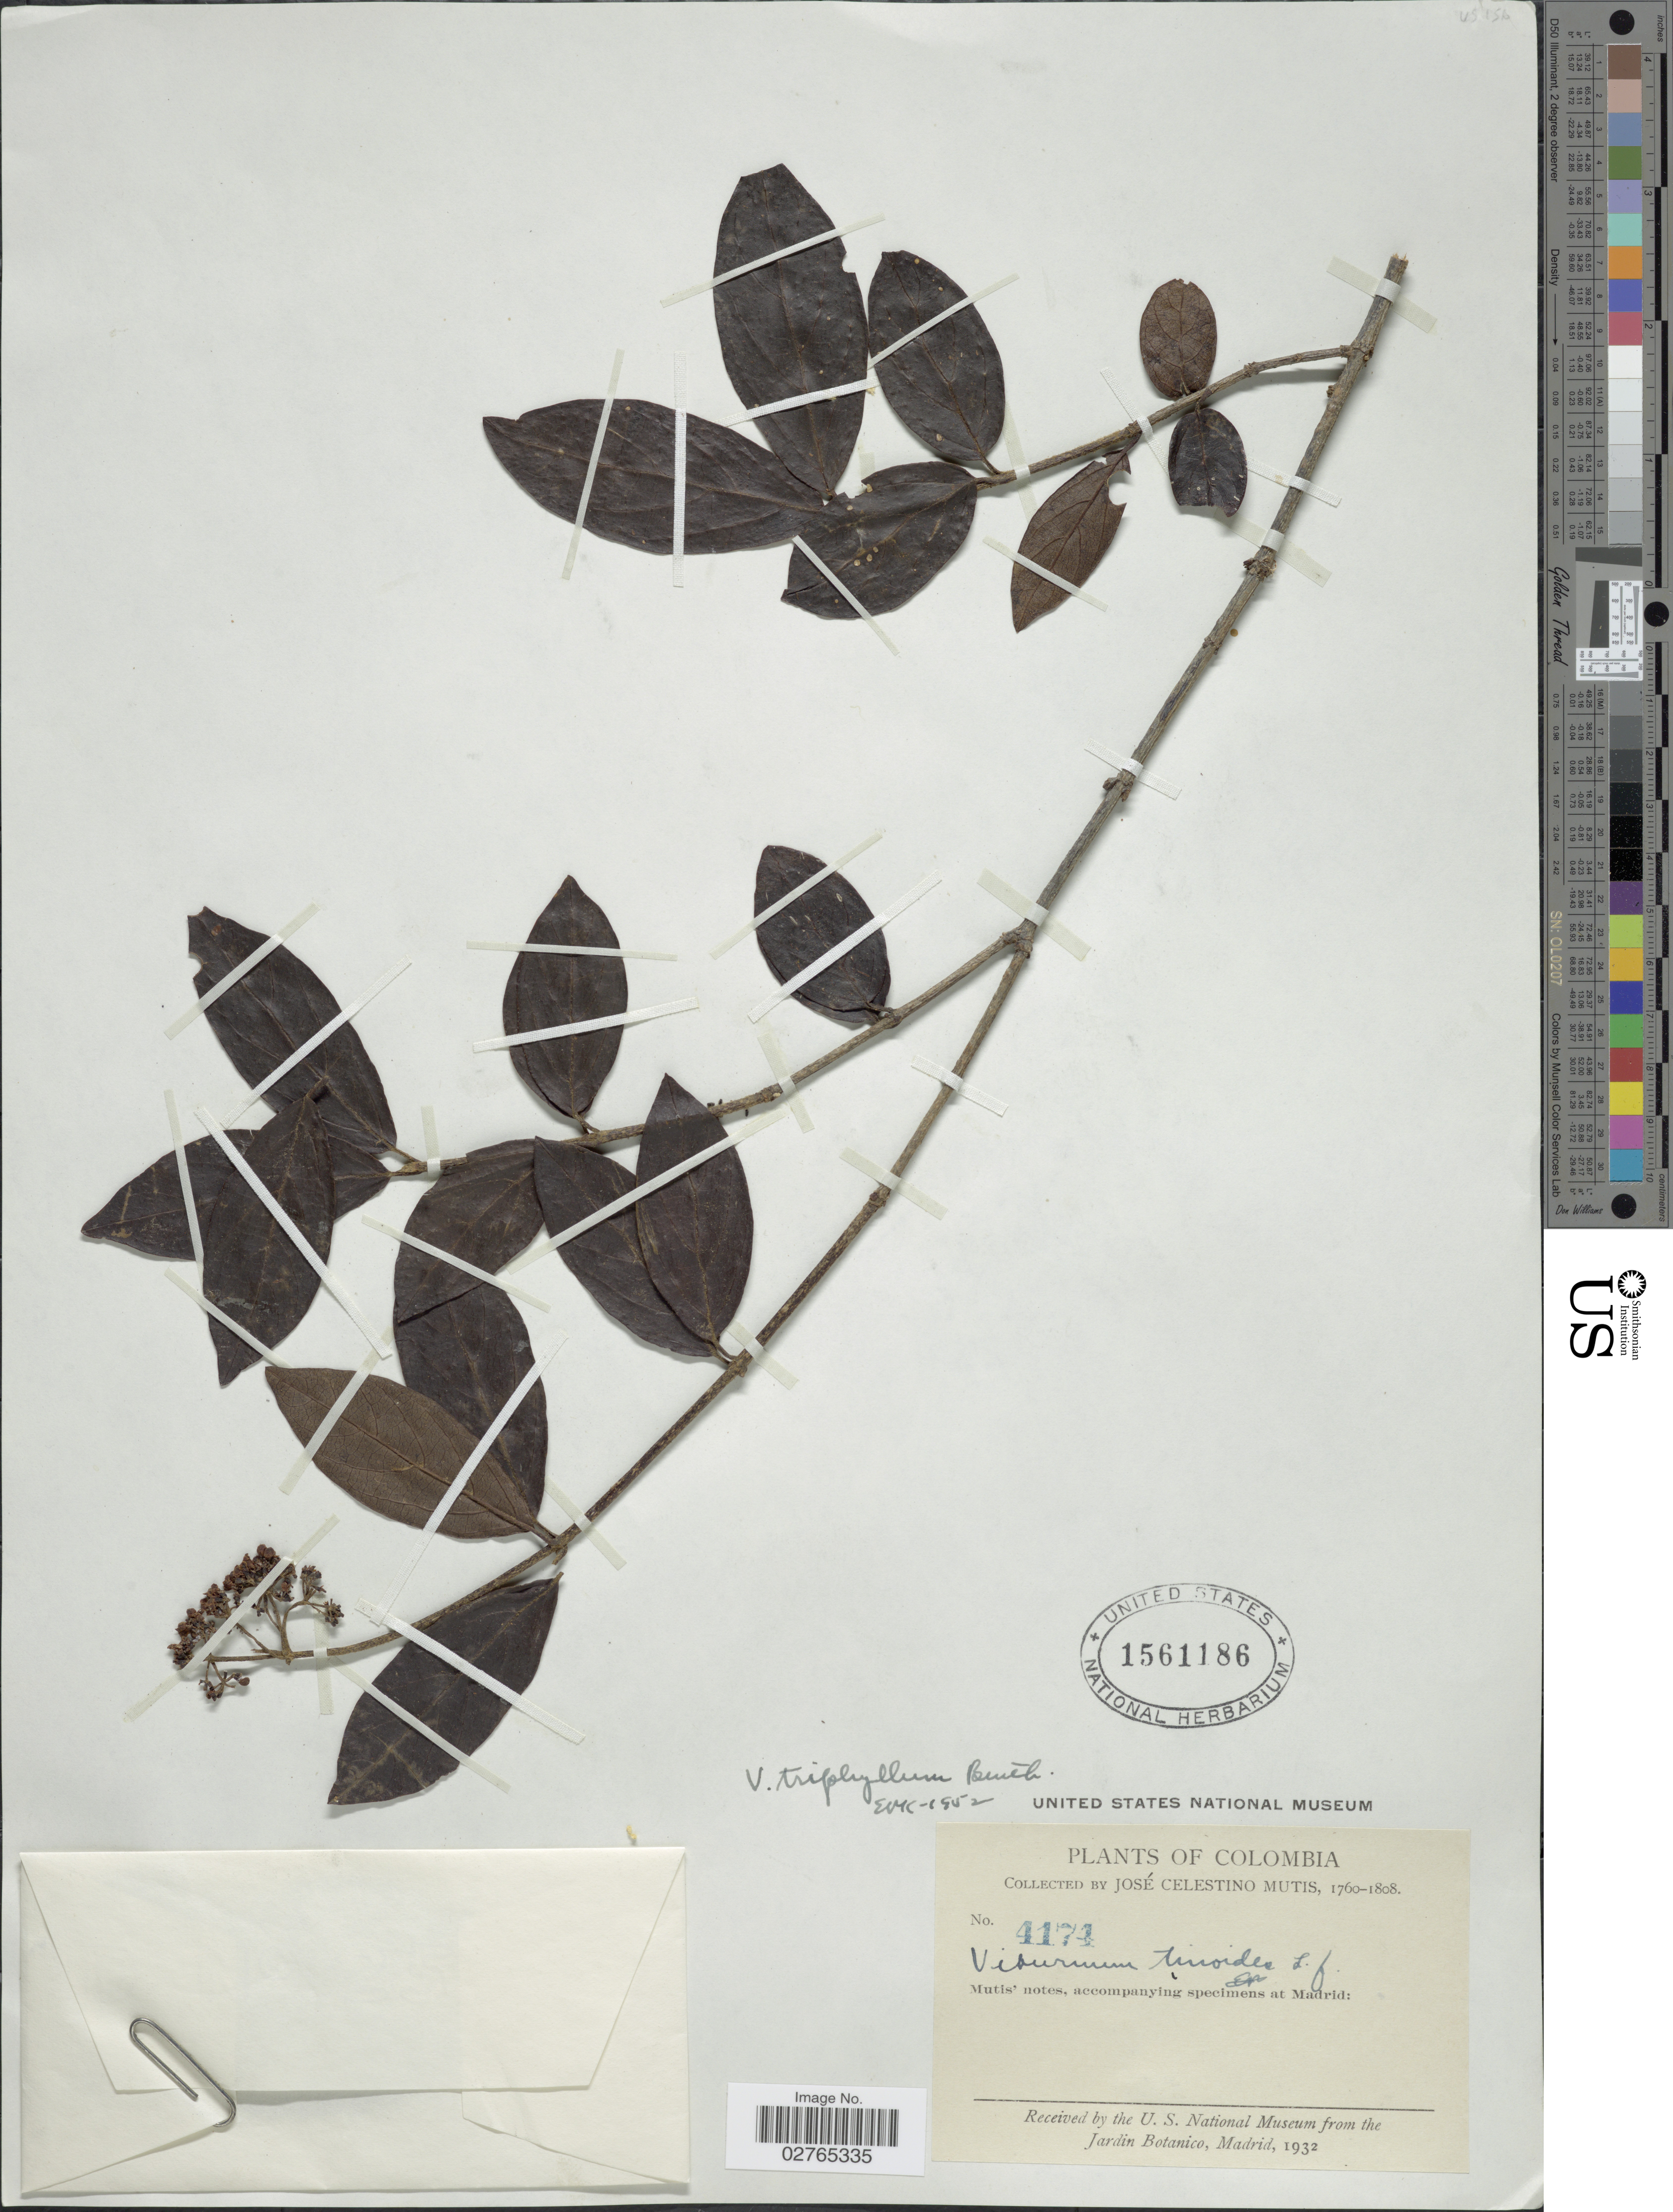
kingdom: Plantae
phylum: Tracheophyta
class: Magnoliopsida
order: Dipsacales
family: Viburnaceae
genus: Viburnum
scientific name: Viburnum triphyllum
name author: Benth.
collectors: J. C. B. Mutis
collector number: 4174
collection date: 1760/1808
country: Colombia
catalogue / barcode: US 1561186